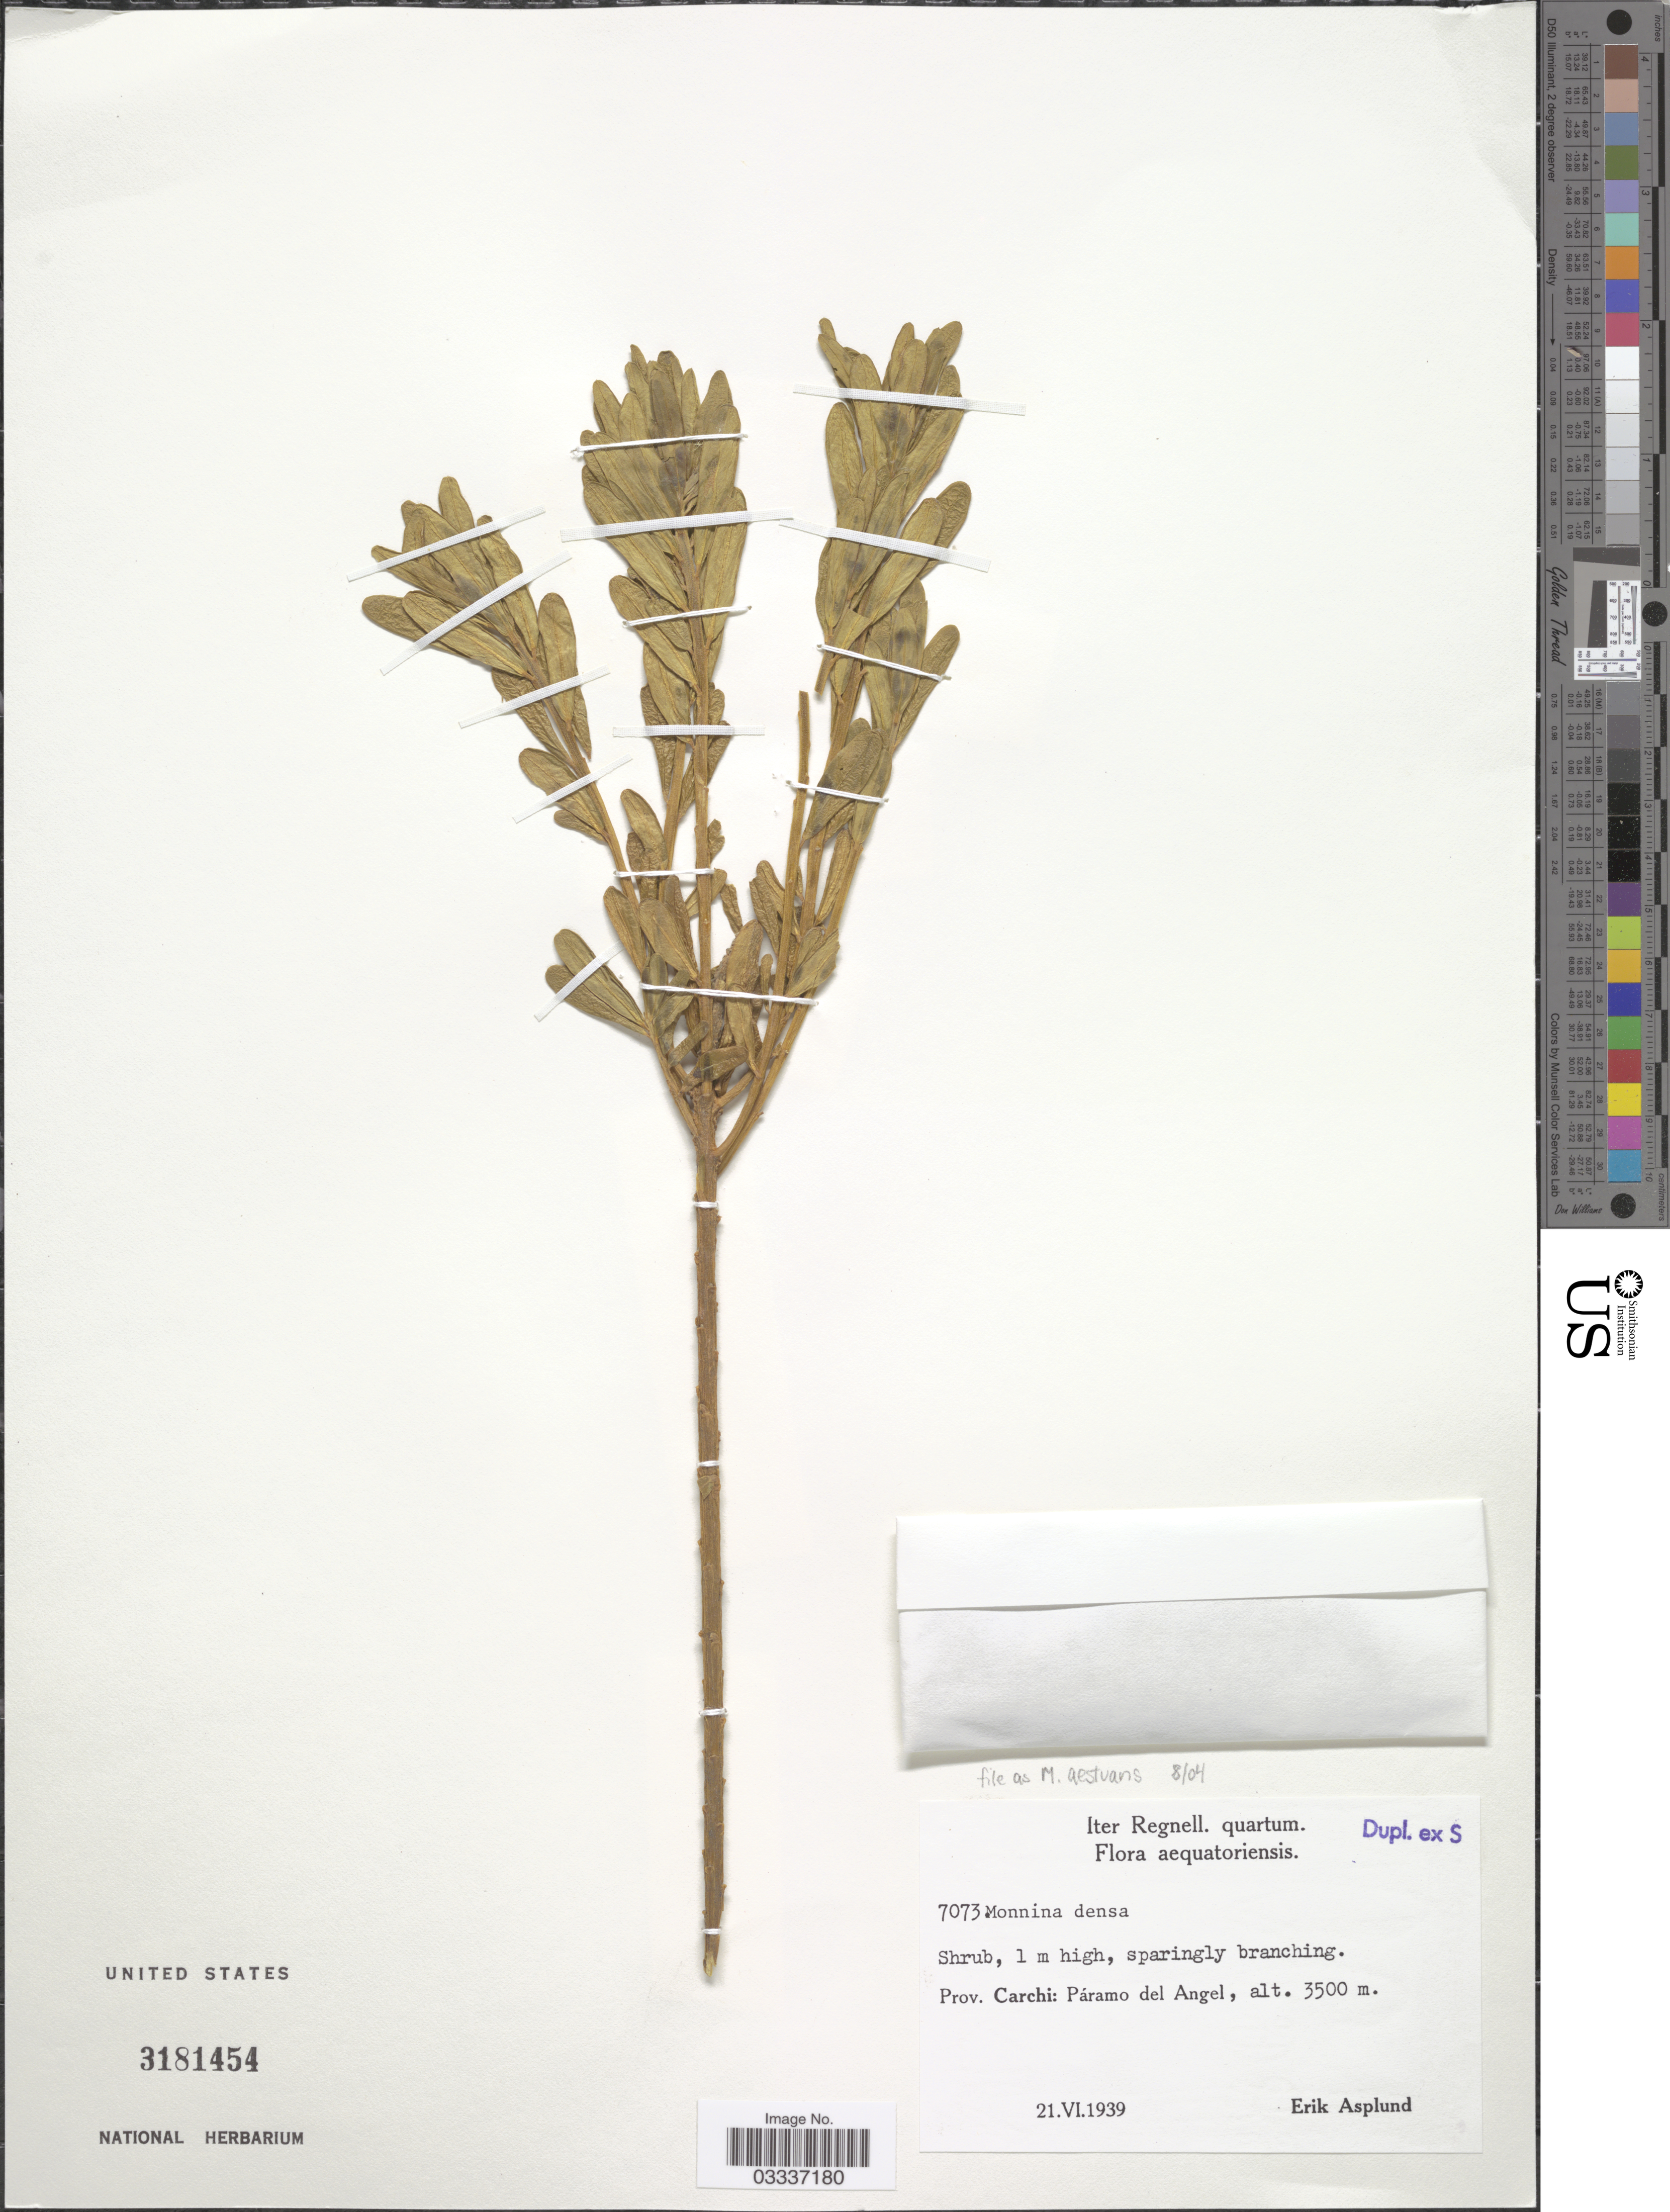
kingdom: Plantae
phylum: Tracheophyta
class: Magnoliopsida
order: Fabales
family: Polygalaceae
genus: Monnina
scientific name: Monnina aestuans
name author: (L. f.) DC.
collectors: E. Asplund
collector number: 7073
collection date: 1939-06-21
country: Ecuador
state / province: Carchi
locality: Páramo del Angel.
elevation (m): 3500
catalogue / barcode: US 3181454